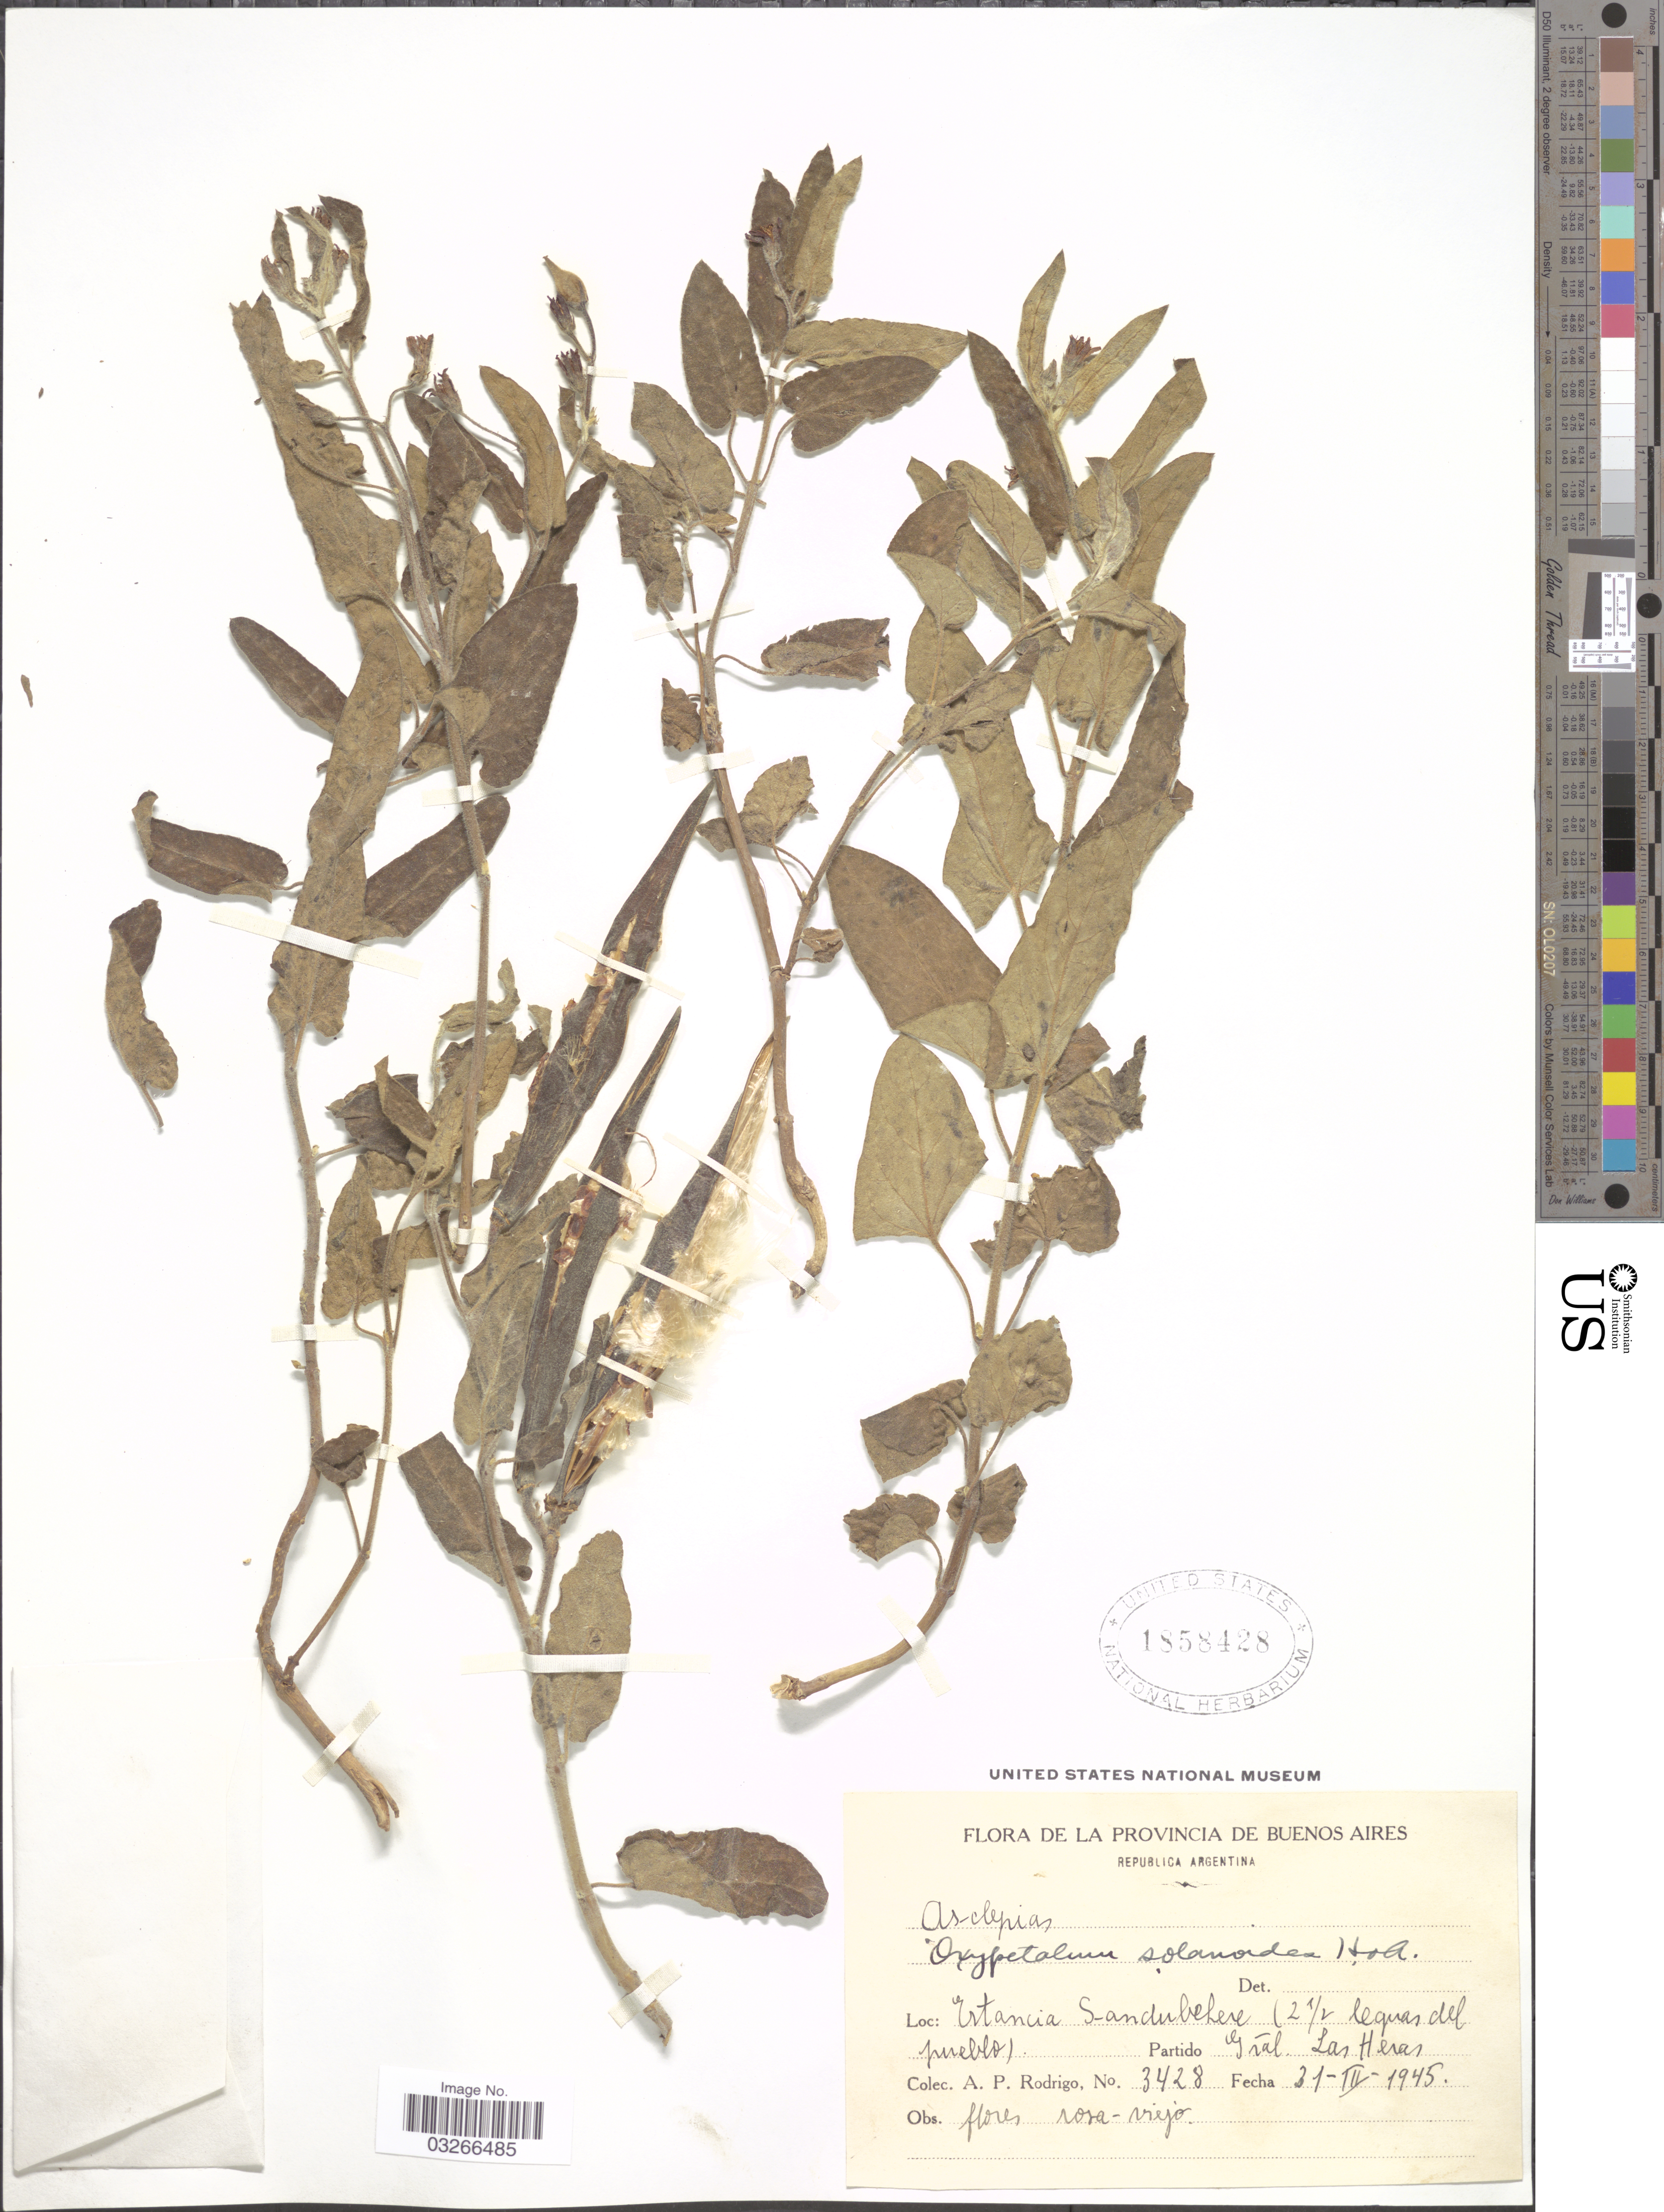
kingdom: Plantae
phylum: Tracheophyta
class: Magnoliopsida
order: Gentianales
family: Apocynaceae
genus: Oxypetalum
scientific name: Oxypetalum solanoides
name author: Hook. & Arn.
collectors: A. Rodrigo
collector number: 3428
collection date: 1945-03-31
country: Argentina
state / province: Buenos Aires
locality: De La Provincia De Buenos Aires, Estancia Sandubehere (2½ leguas del pueblo) Partido Gral. Las Heras.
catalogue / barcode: US 1858428